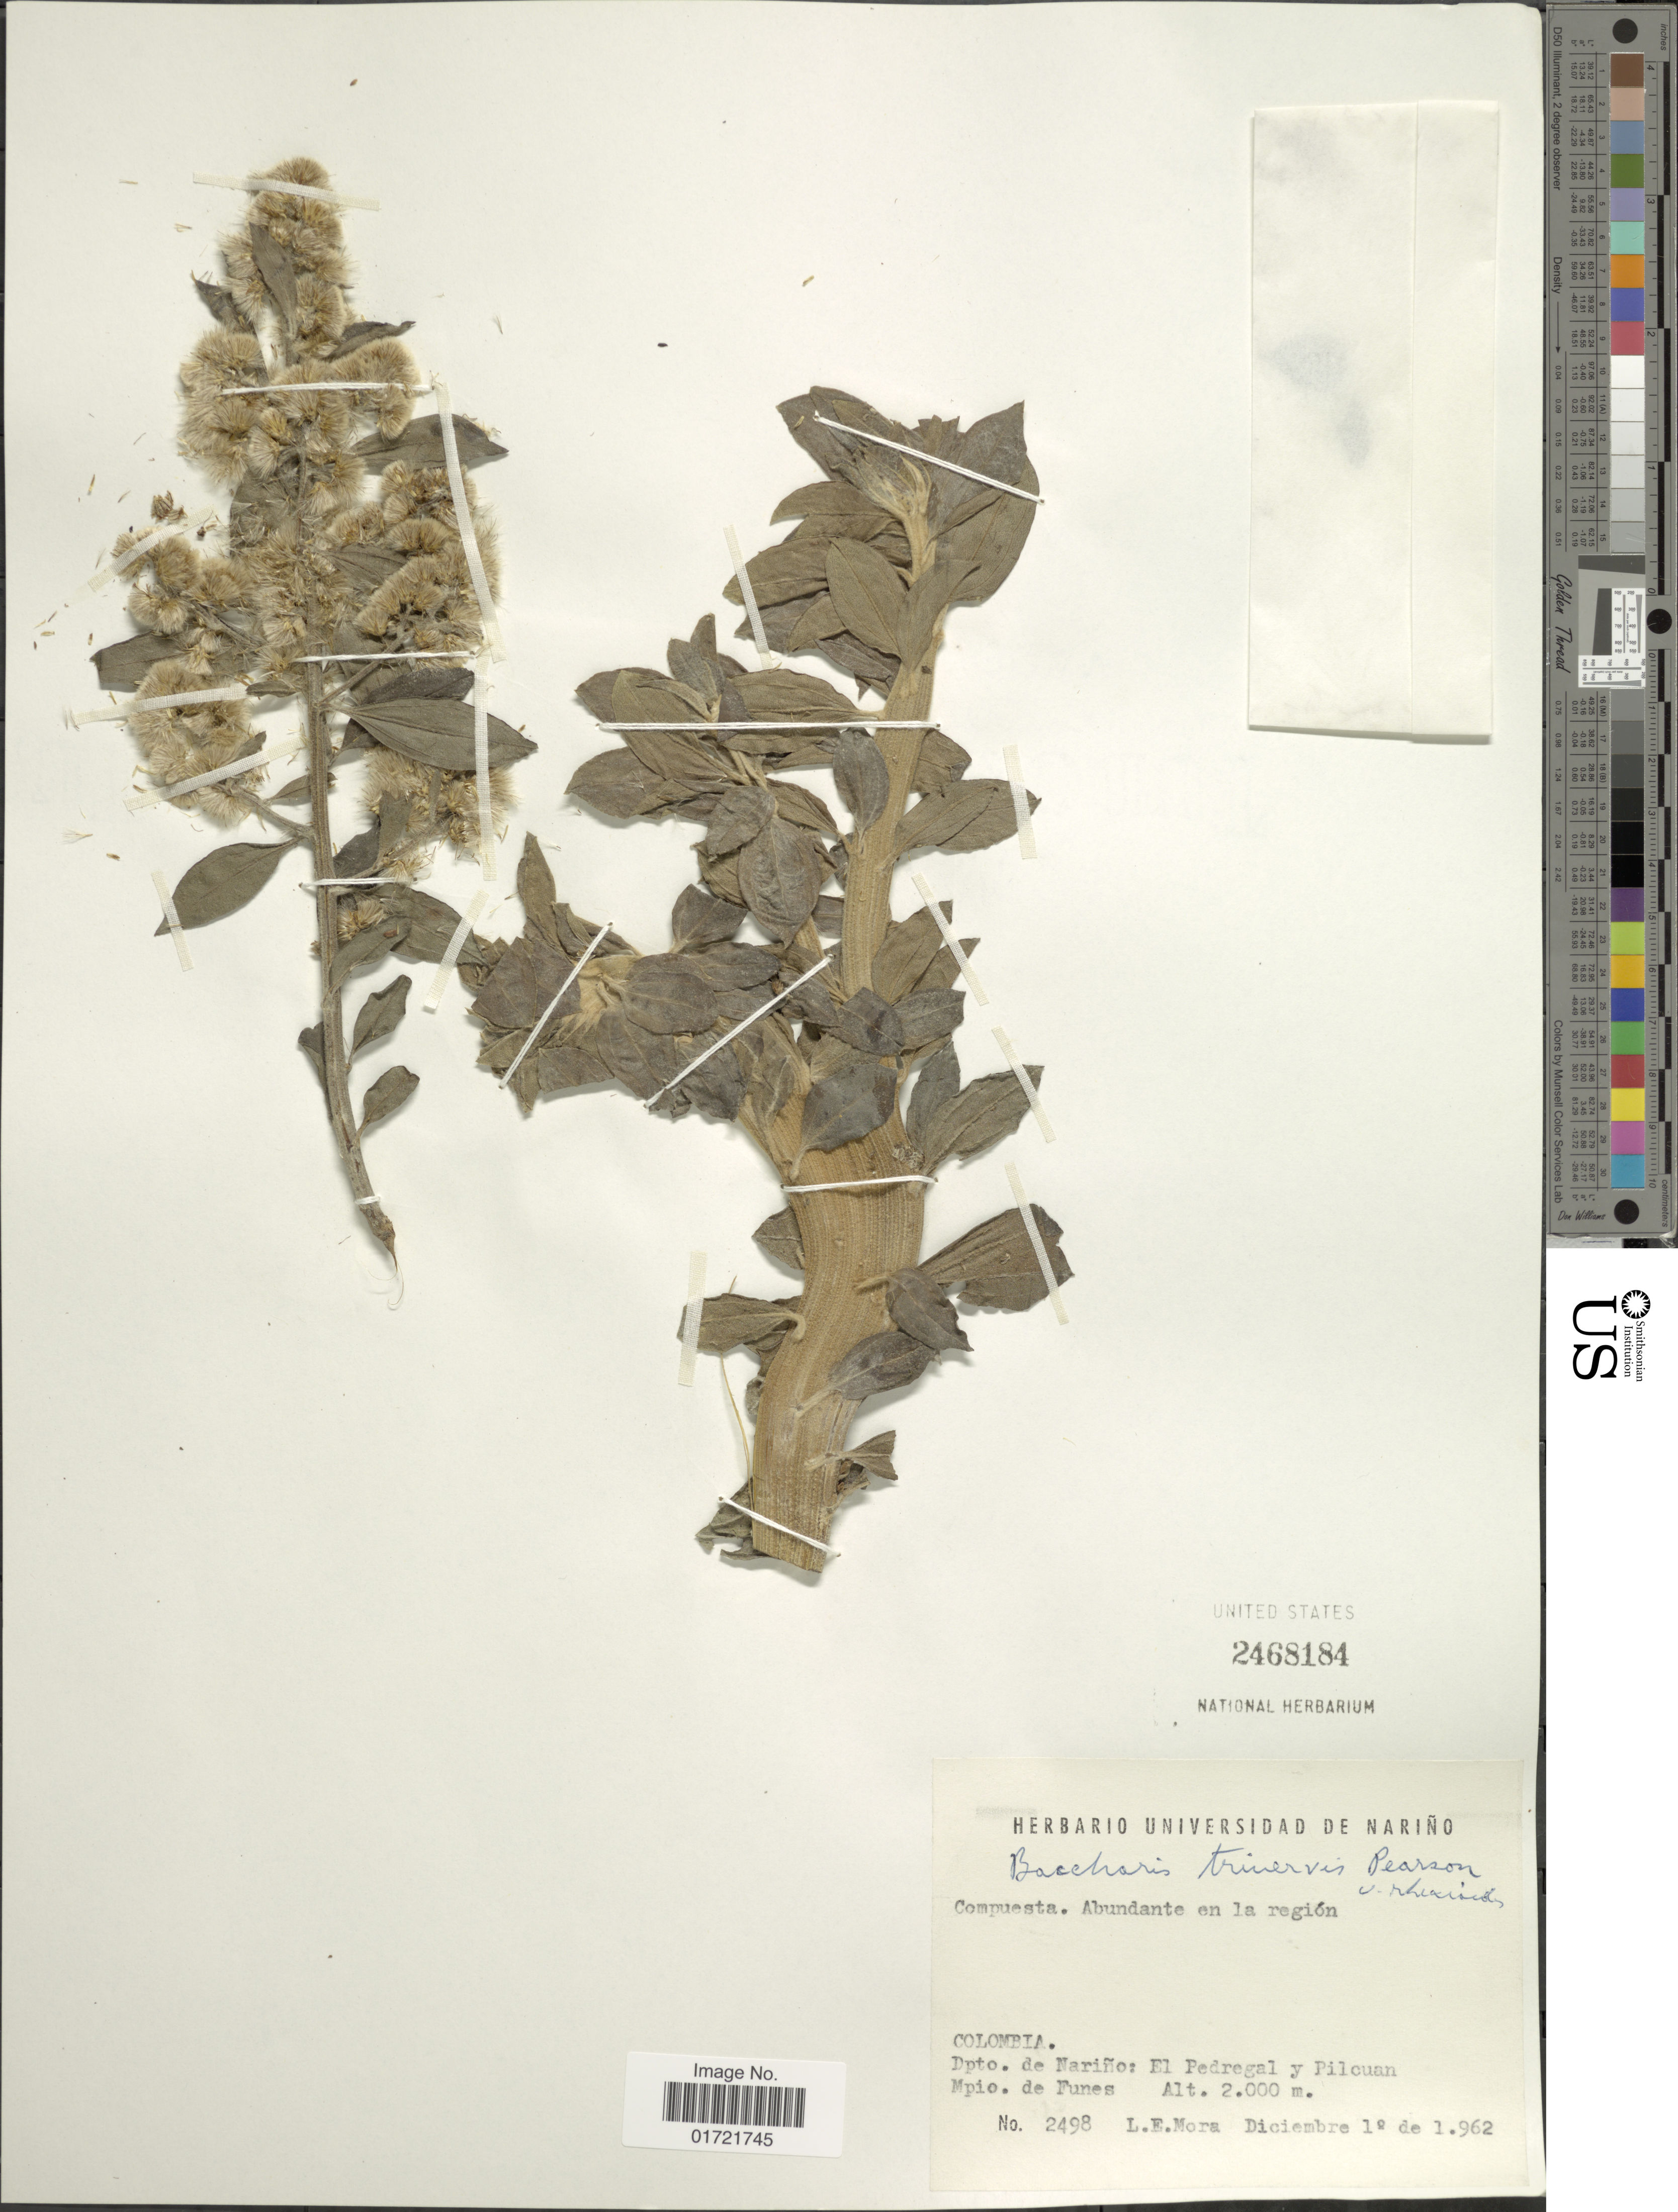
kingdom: Plantae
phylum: Tracheophyta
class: Magnoliopsida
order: Asterales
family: Asteraceae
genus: Baccharis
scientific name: Baccharis trinervis var. rhexioides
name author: (Kunth) Baker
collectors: L. Mora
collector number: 2498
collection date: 1962-12-01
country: Colombia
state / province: Nariño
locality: Dpto. de Narino: El Pedregal y Pilcuan, Mpio. de Funes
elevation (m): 2000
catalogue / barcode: US 2468184